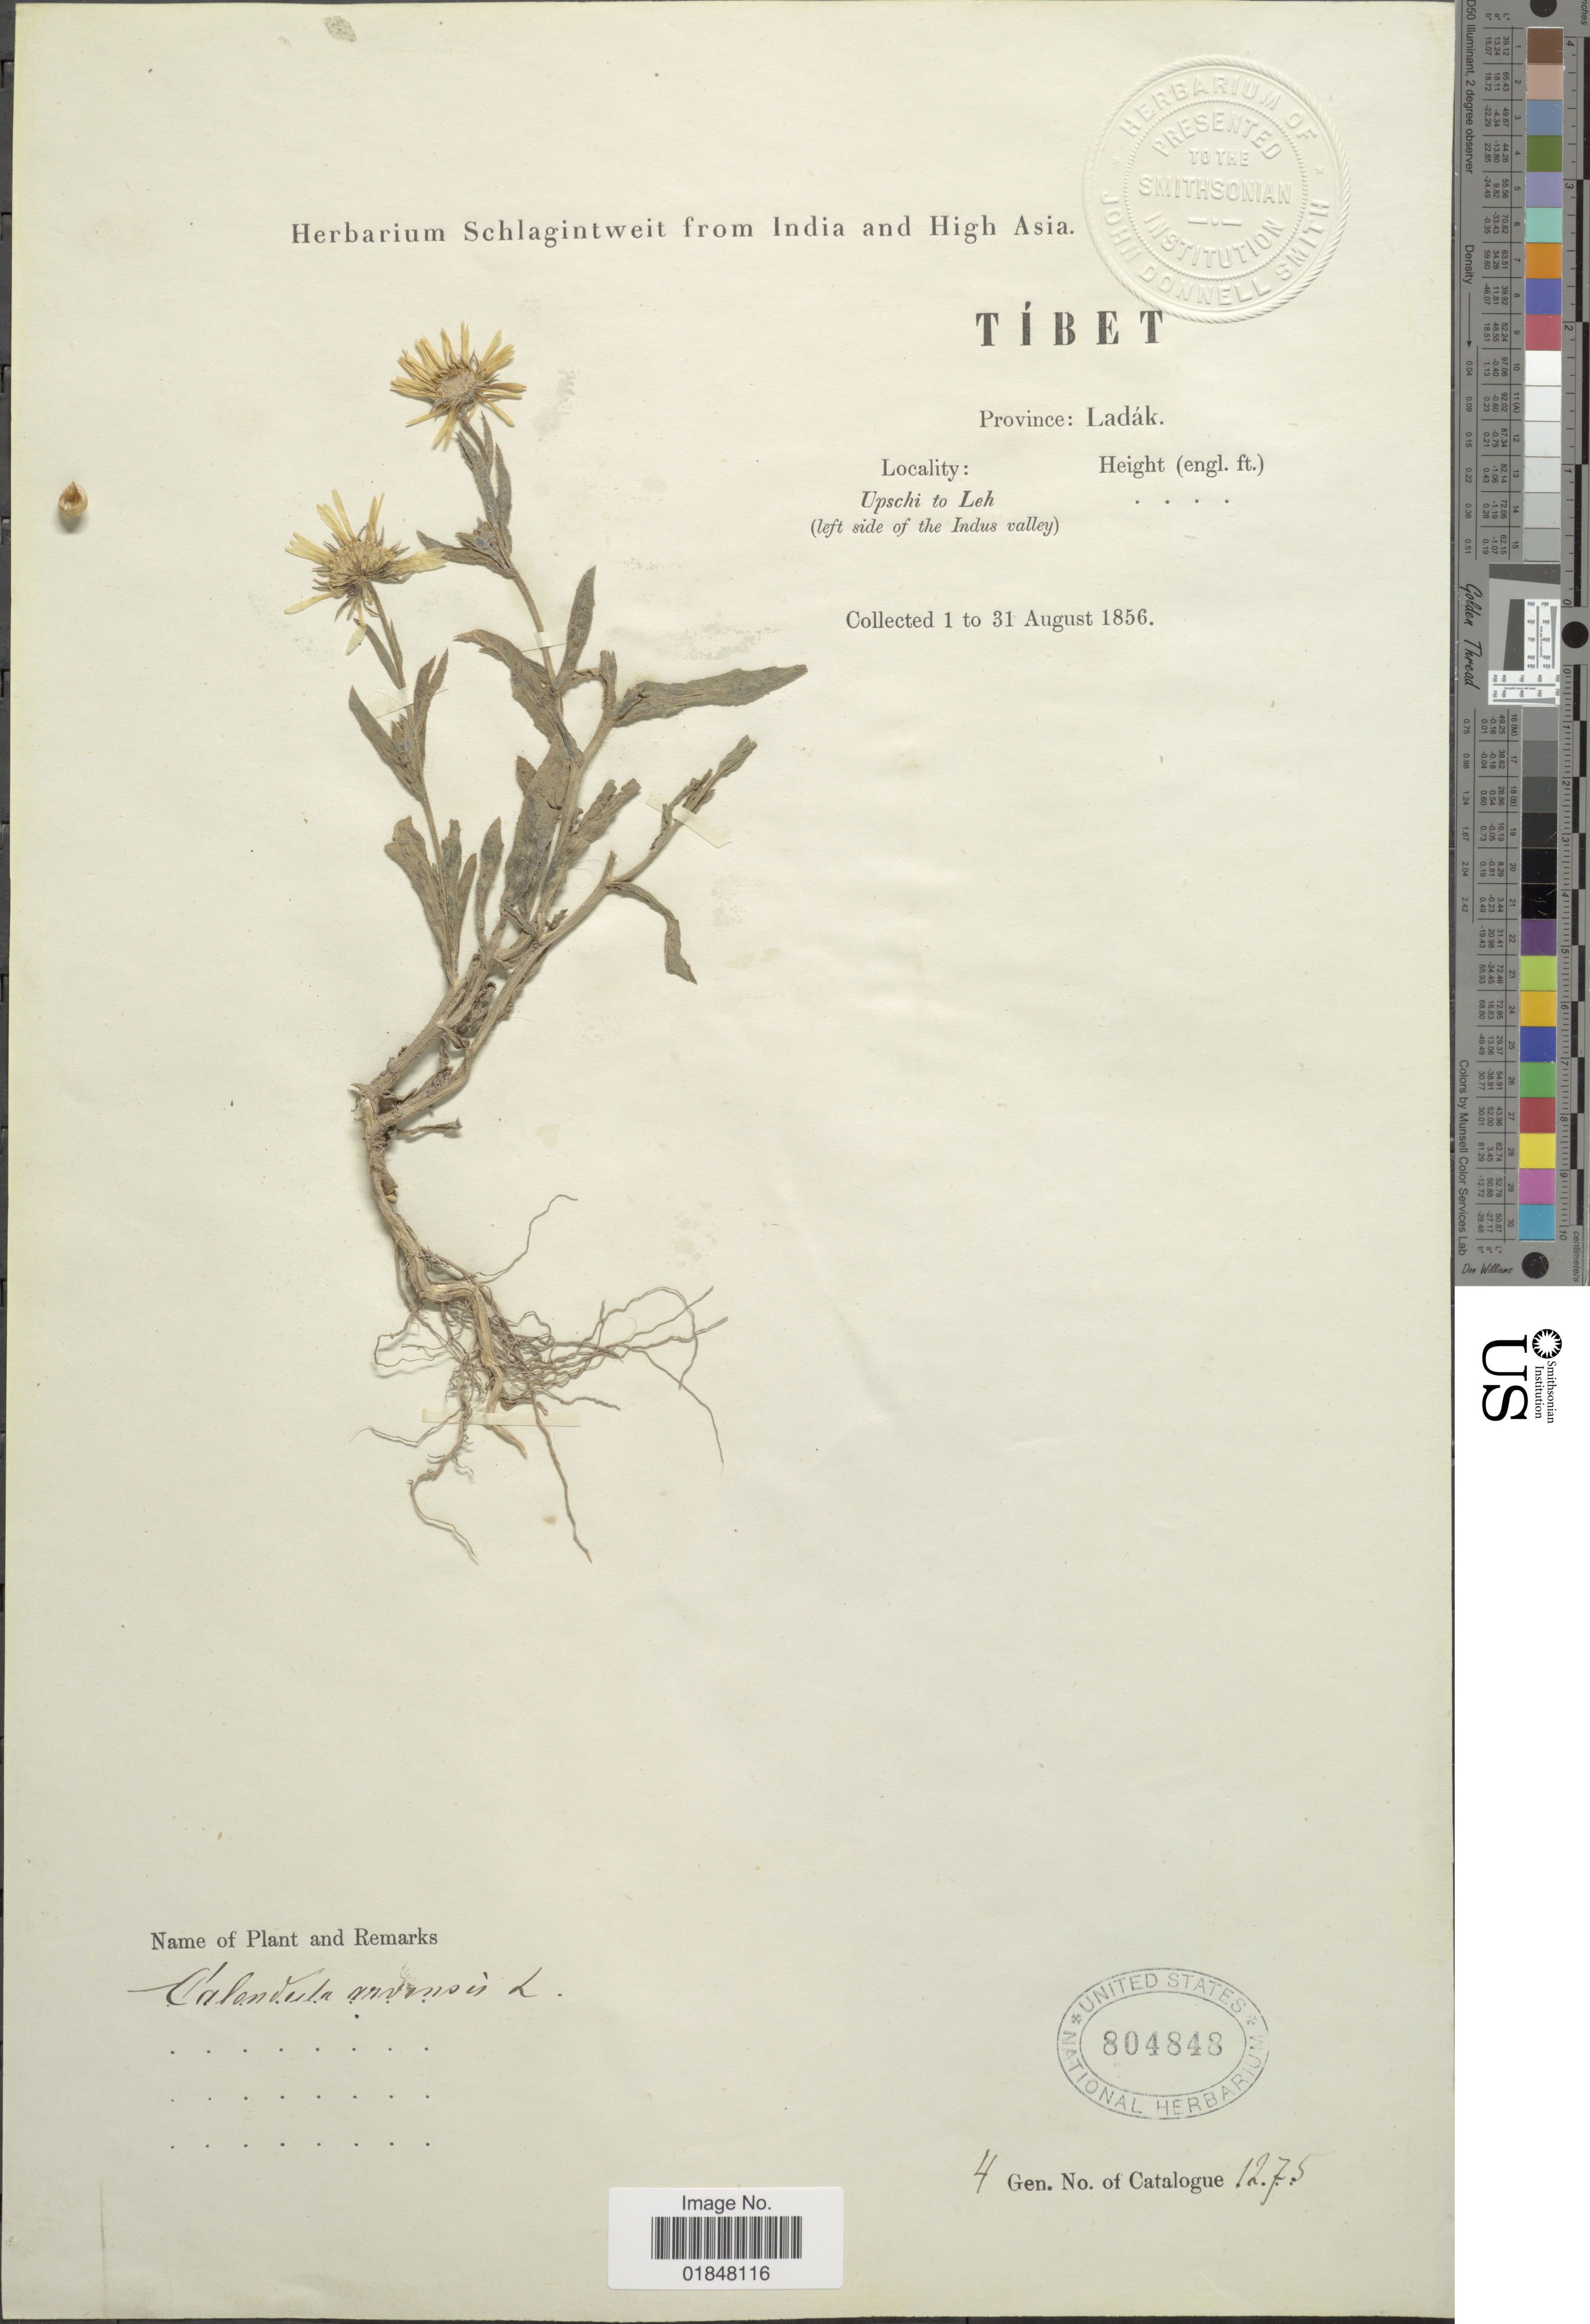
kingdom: Plantae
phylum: Tracheophyta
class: Magnoliopsida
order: Asterales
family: Asteraceae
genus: Calendula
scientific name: Calendula arvensis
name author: L.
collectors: ex herb. Schlagintweit from India and High Asia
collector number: Gen No of Catalogue 1275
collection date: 1856-08-01/1856-08-13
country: India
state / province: Ladakh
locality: Tibet, Province Ladak, Upschi to Leh (left side of the Indus valley)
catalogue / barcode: US 804848